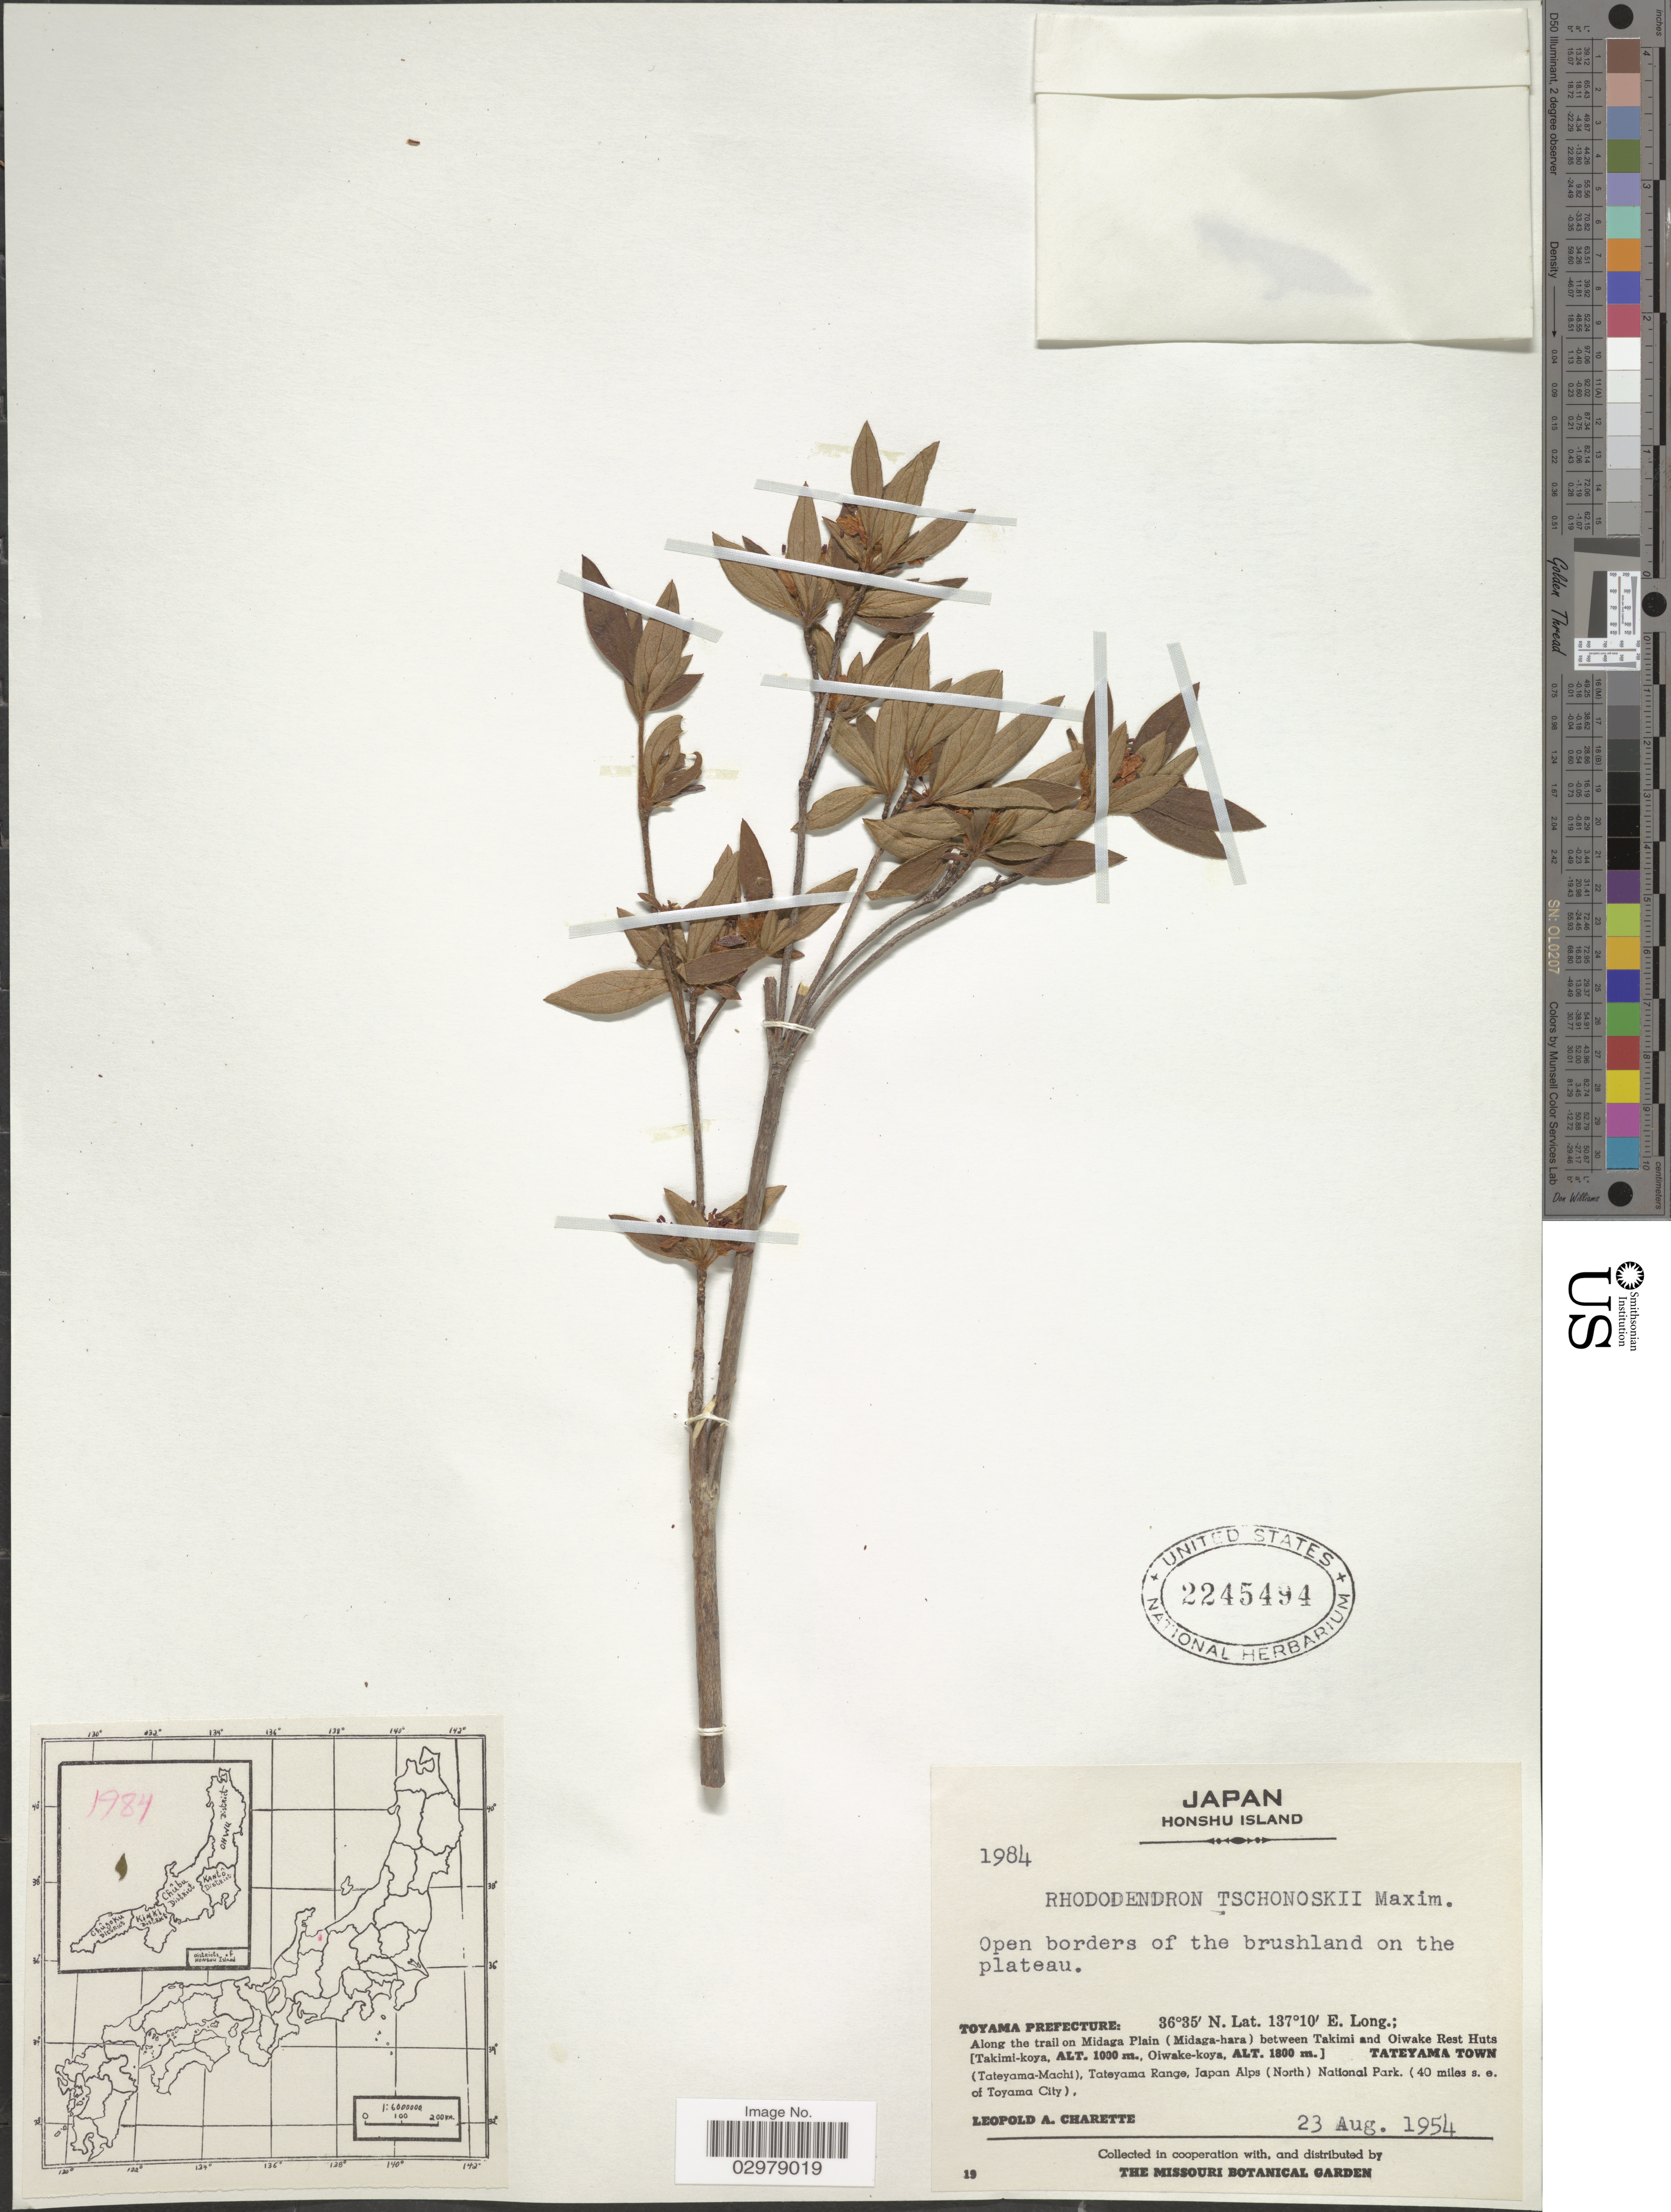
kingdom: Plantae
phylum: Tracheophyta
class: Magnoliopsida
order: Ericales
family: Ericaceae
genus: Rhododendron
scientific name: Rhododendron tschonoskii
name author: Maxim.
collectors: L. A. Charette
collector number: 1984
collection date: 1954-08-23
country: Japan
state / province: Toyama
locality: Honshu Island. Open borders of the brushland on the plateau. Toyama Prefecture: Along the trail on Midaga Plain (Midaga-hara) between Takimi and Oiwake Rest Huts [Takimi-koya]., Oiwake-koya, Tateyama Town (Tateyama-Machi), Tateyama Range, Japan Alpe (North) National Park. (40 miles s.e. of Toyama City)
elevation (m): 1000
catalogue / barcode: US 2245494